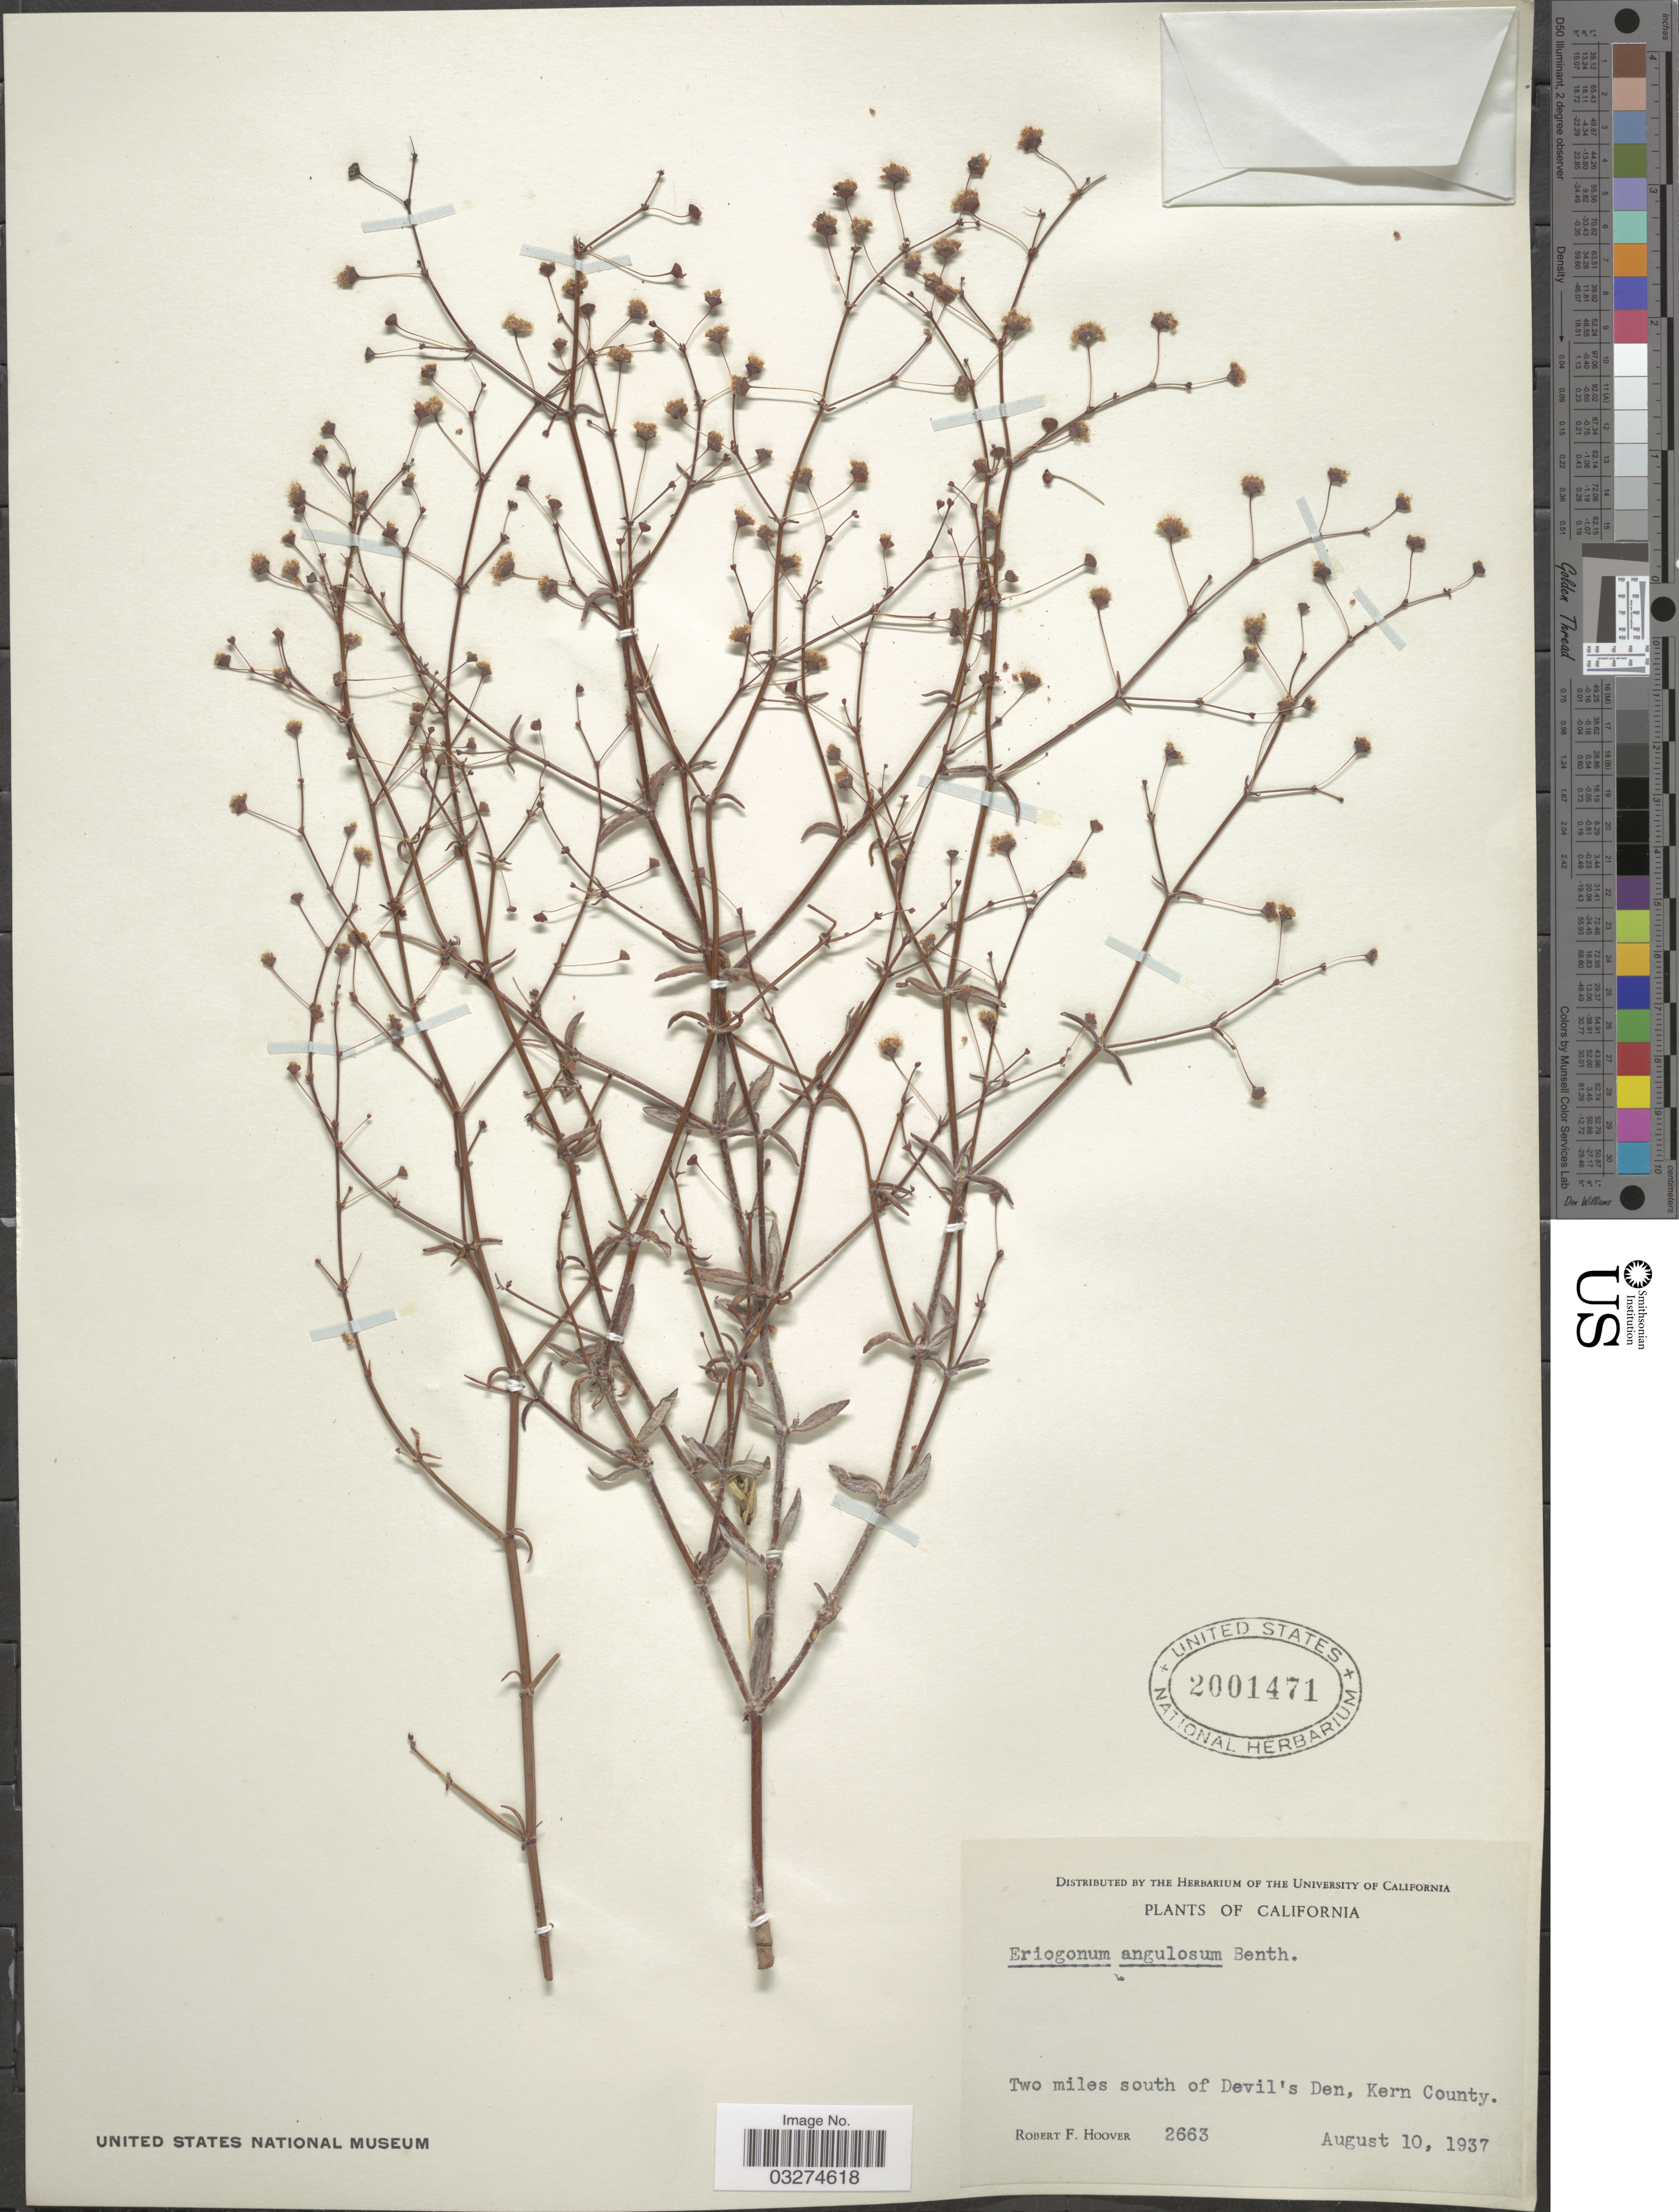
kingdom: Plantae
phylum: Tracheophyta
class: Magnoliopsida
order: Caryophyllales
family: Polygonaceae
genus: Eriogonum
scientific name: Eriogonum angulosum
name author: Benth.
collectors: R. F. Hoover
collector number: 2663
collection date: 1937-08-10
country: United States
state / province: California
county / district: Kern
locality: Two miles south of Devil's Den, Kern County.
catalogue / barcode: US 2001471